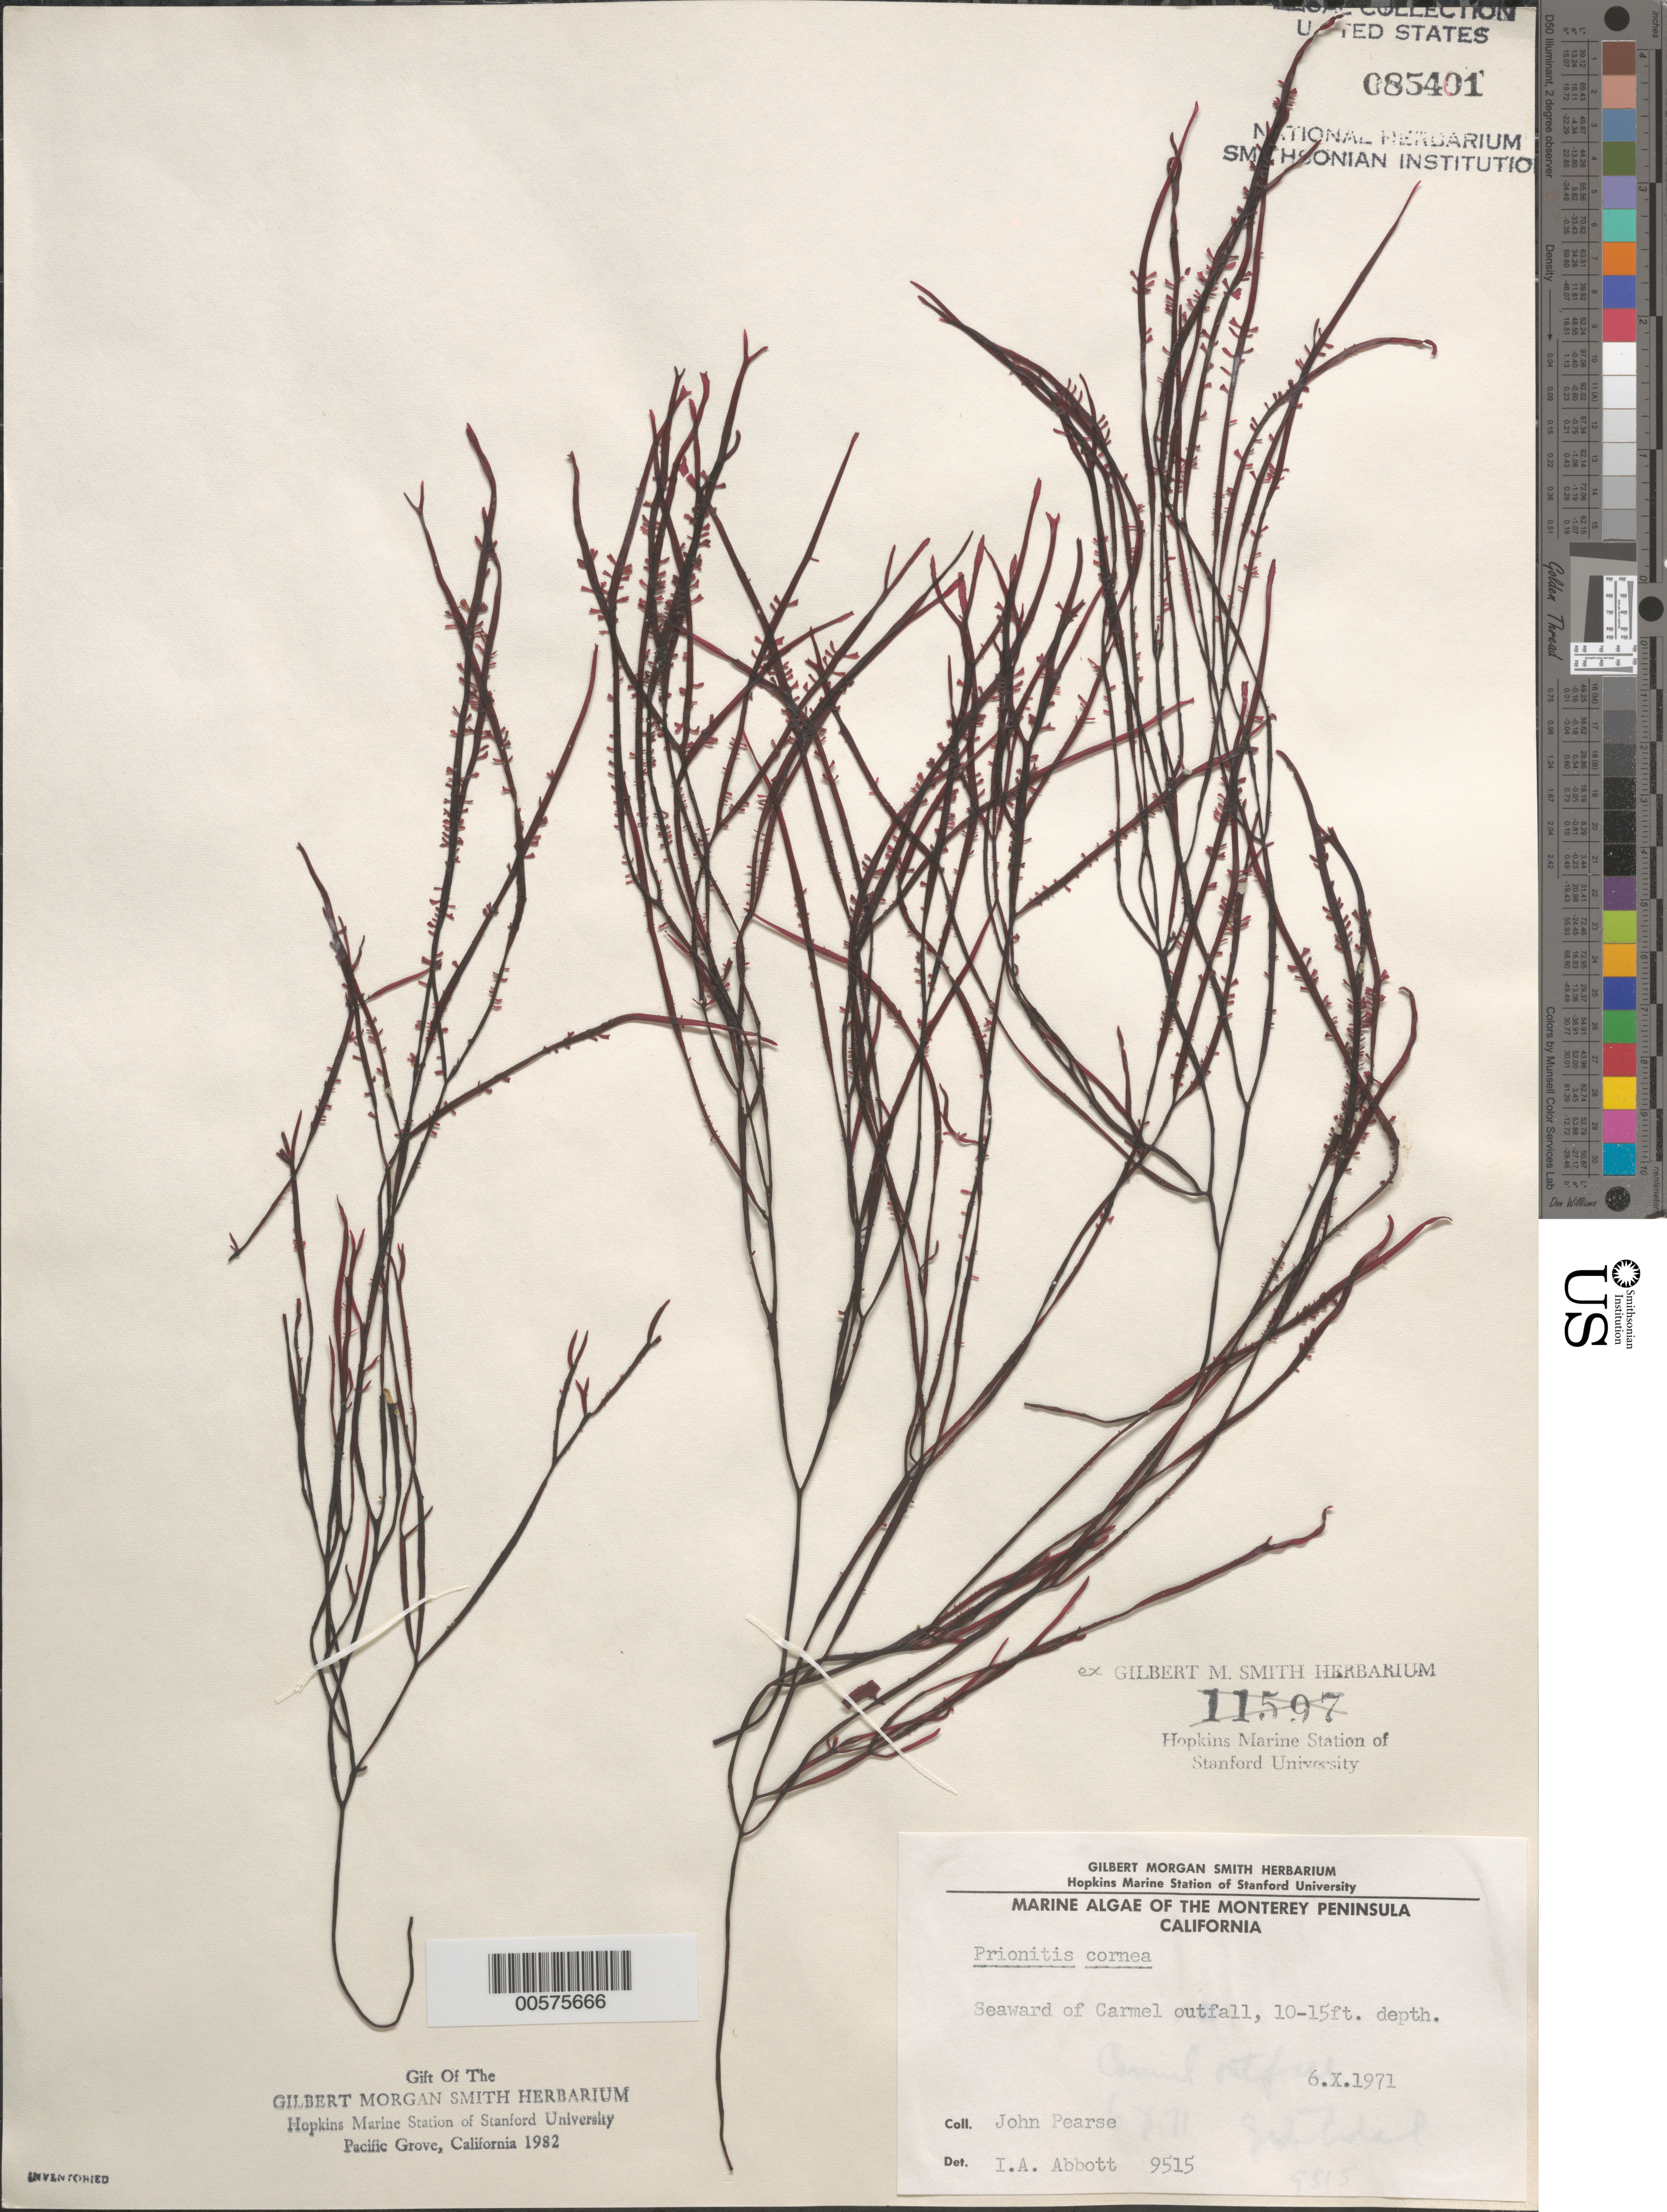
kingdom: Plantae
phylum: Rhodophyta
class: Florideophyceae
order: Halymeniales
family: Halymeniaceae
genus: Grateloupia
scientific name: Grateloupia cornea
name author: Okamura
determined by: Algae name updating Project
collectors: J. Pearse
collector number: IAA 9515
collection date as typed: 06 Oct 1971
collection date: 1971-10-06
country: United States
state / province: California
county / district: Monterey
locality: Seaward of Carmel outfall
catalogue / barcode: US 85401